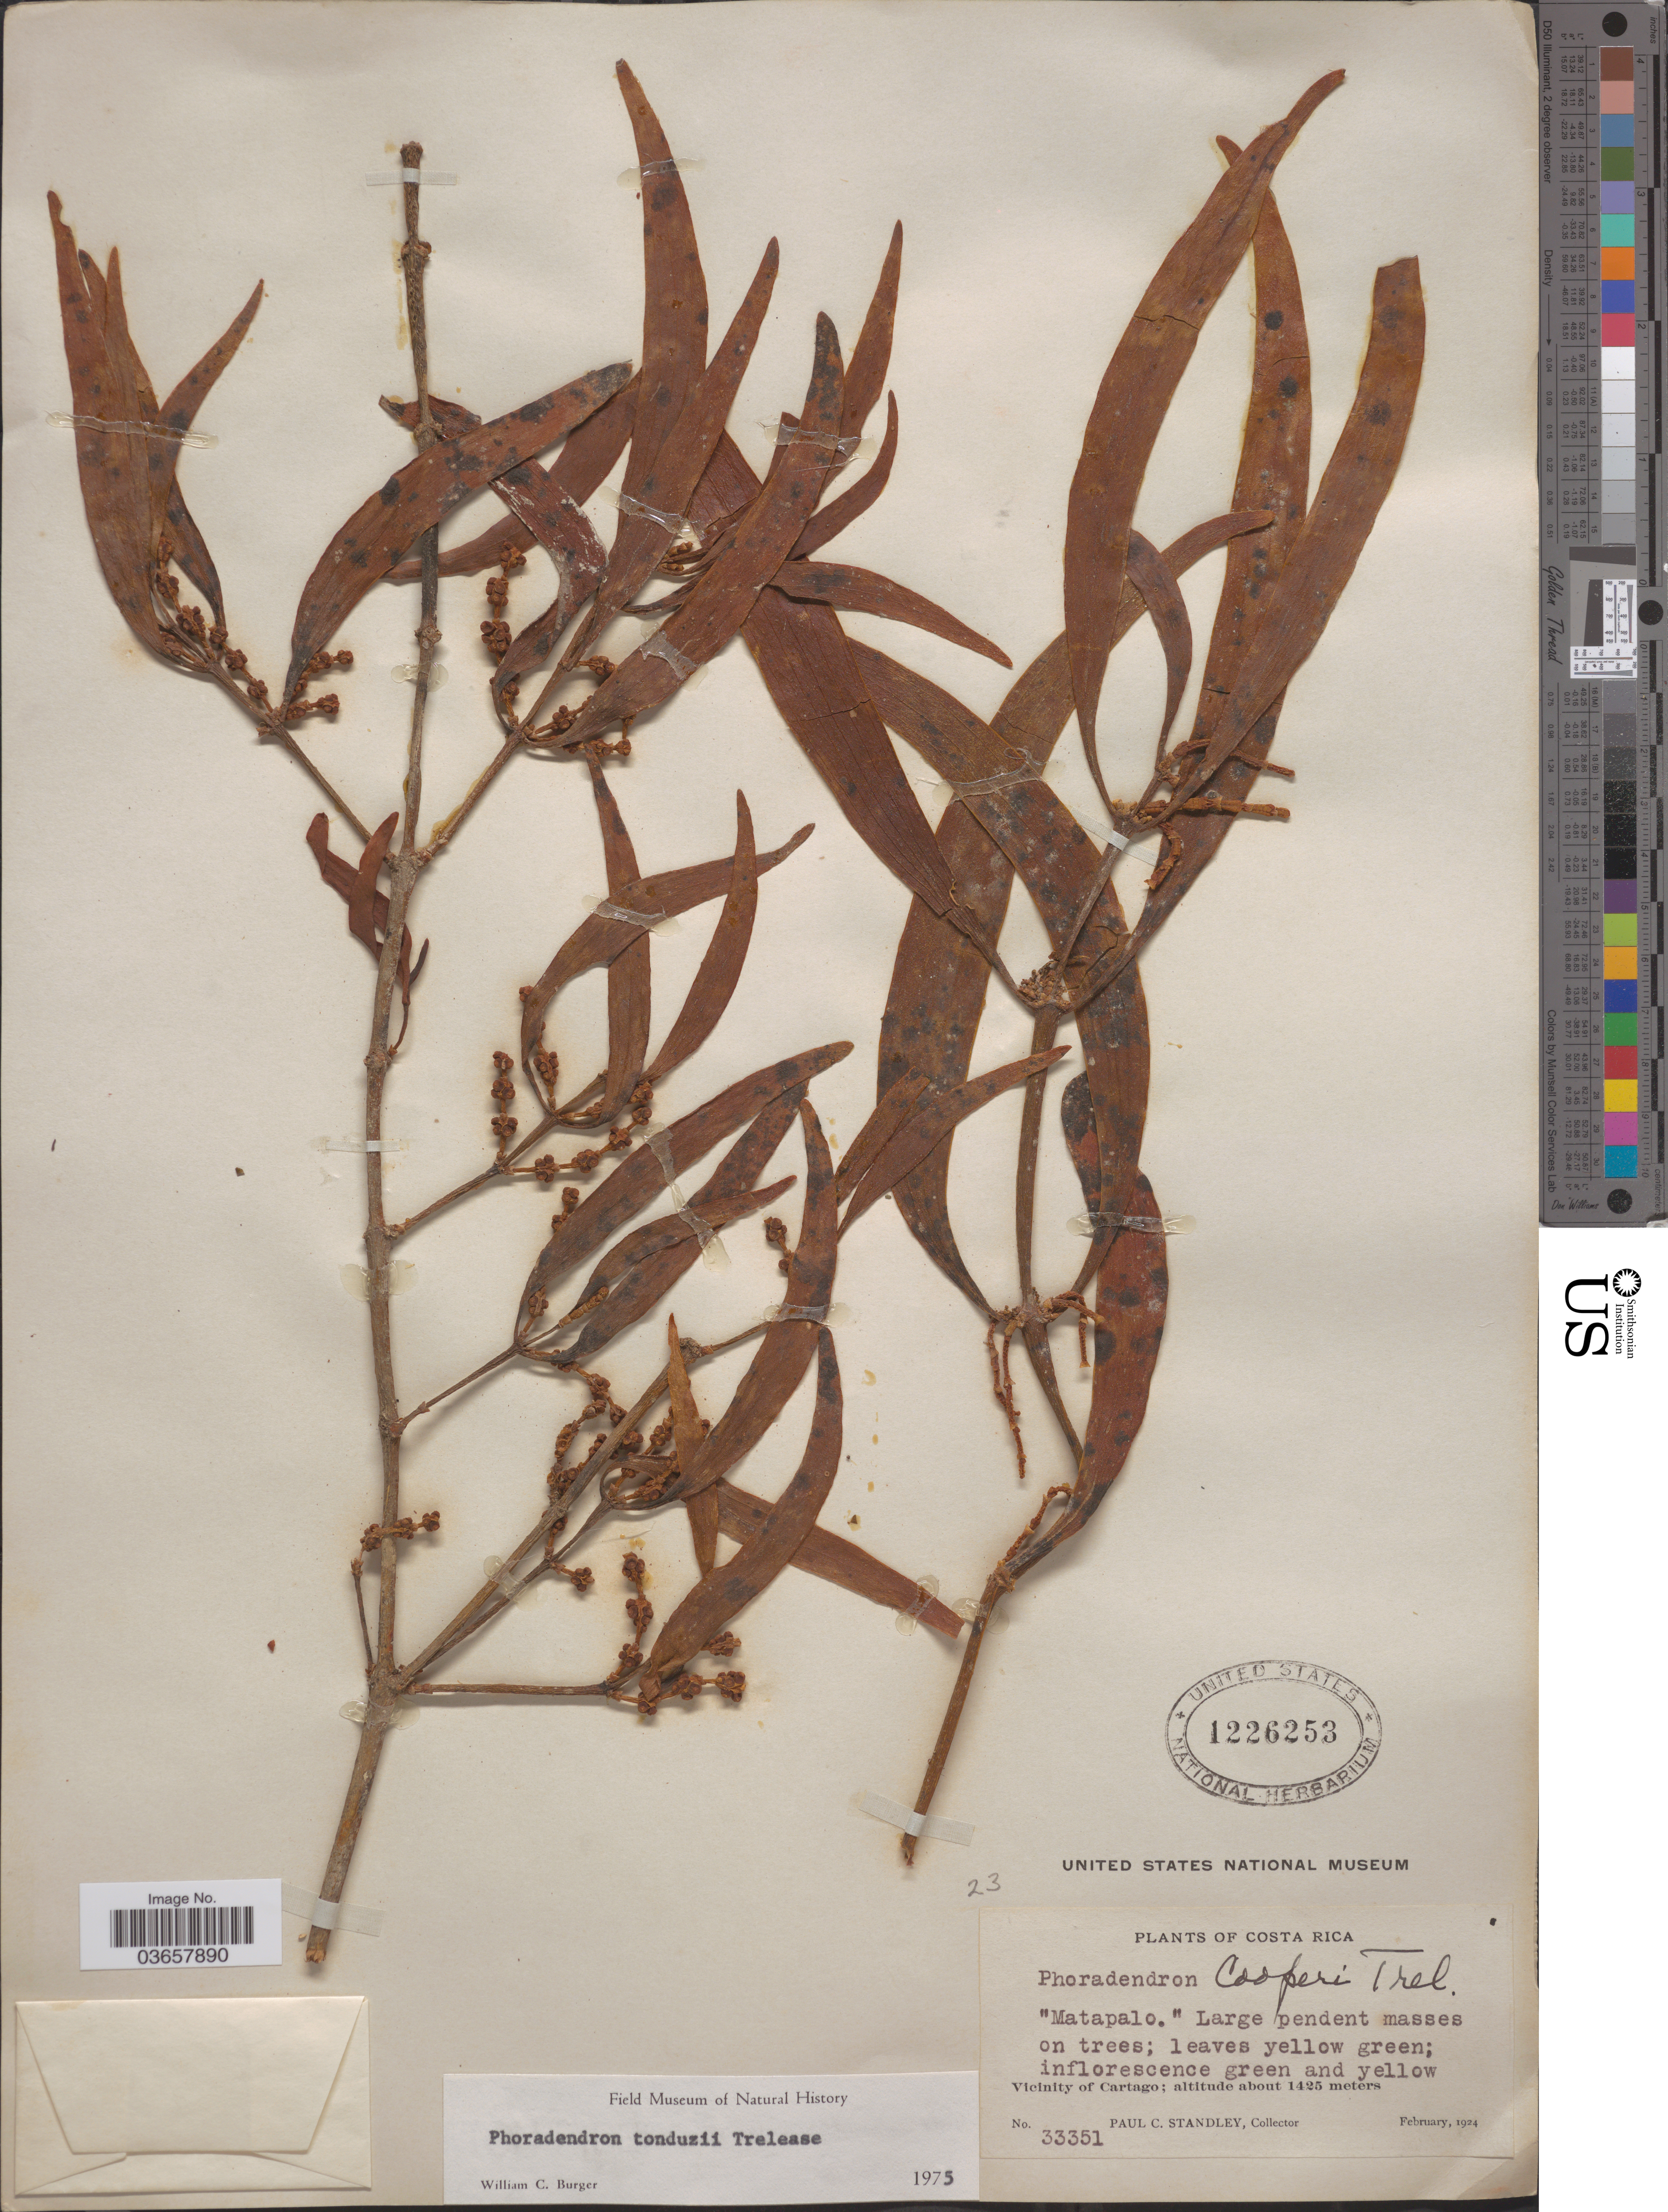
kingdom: Plantae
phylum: Tracheophyta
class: Magnoliopsida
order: Santalales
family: Viscaceae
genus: Phoradendron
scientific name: Phoradendron tonduzii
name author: Trel.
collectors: P. C. Standley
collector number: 33351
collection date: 1924-02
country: Costa Rica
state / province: Cartago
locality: Vicinity of Cartago.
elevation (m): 1425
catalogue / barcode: US 1226253